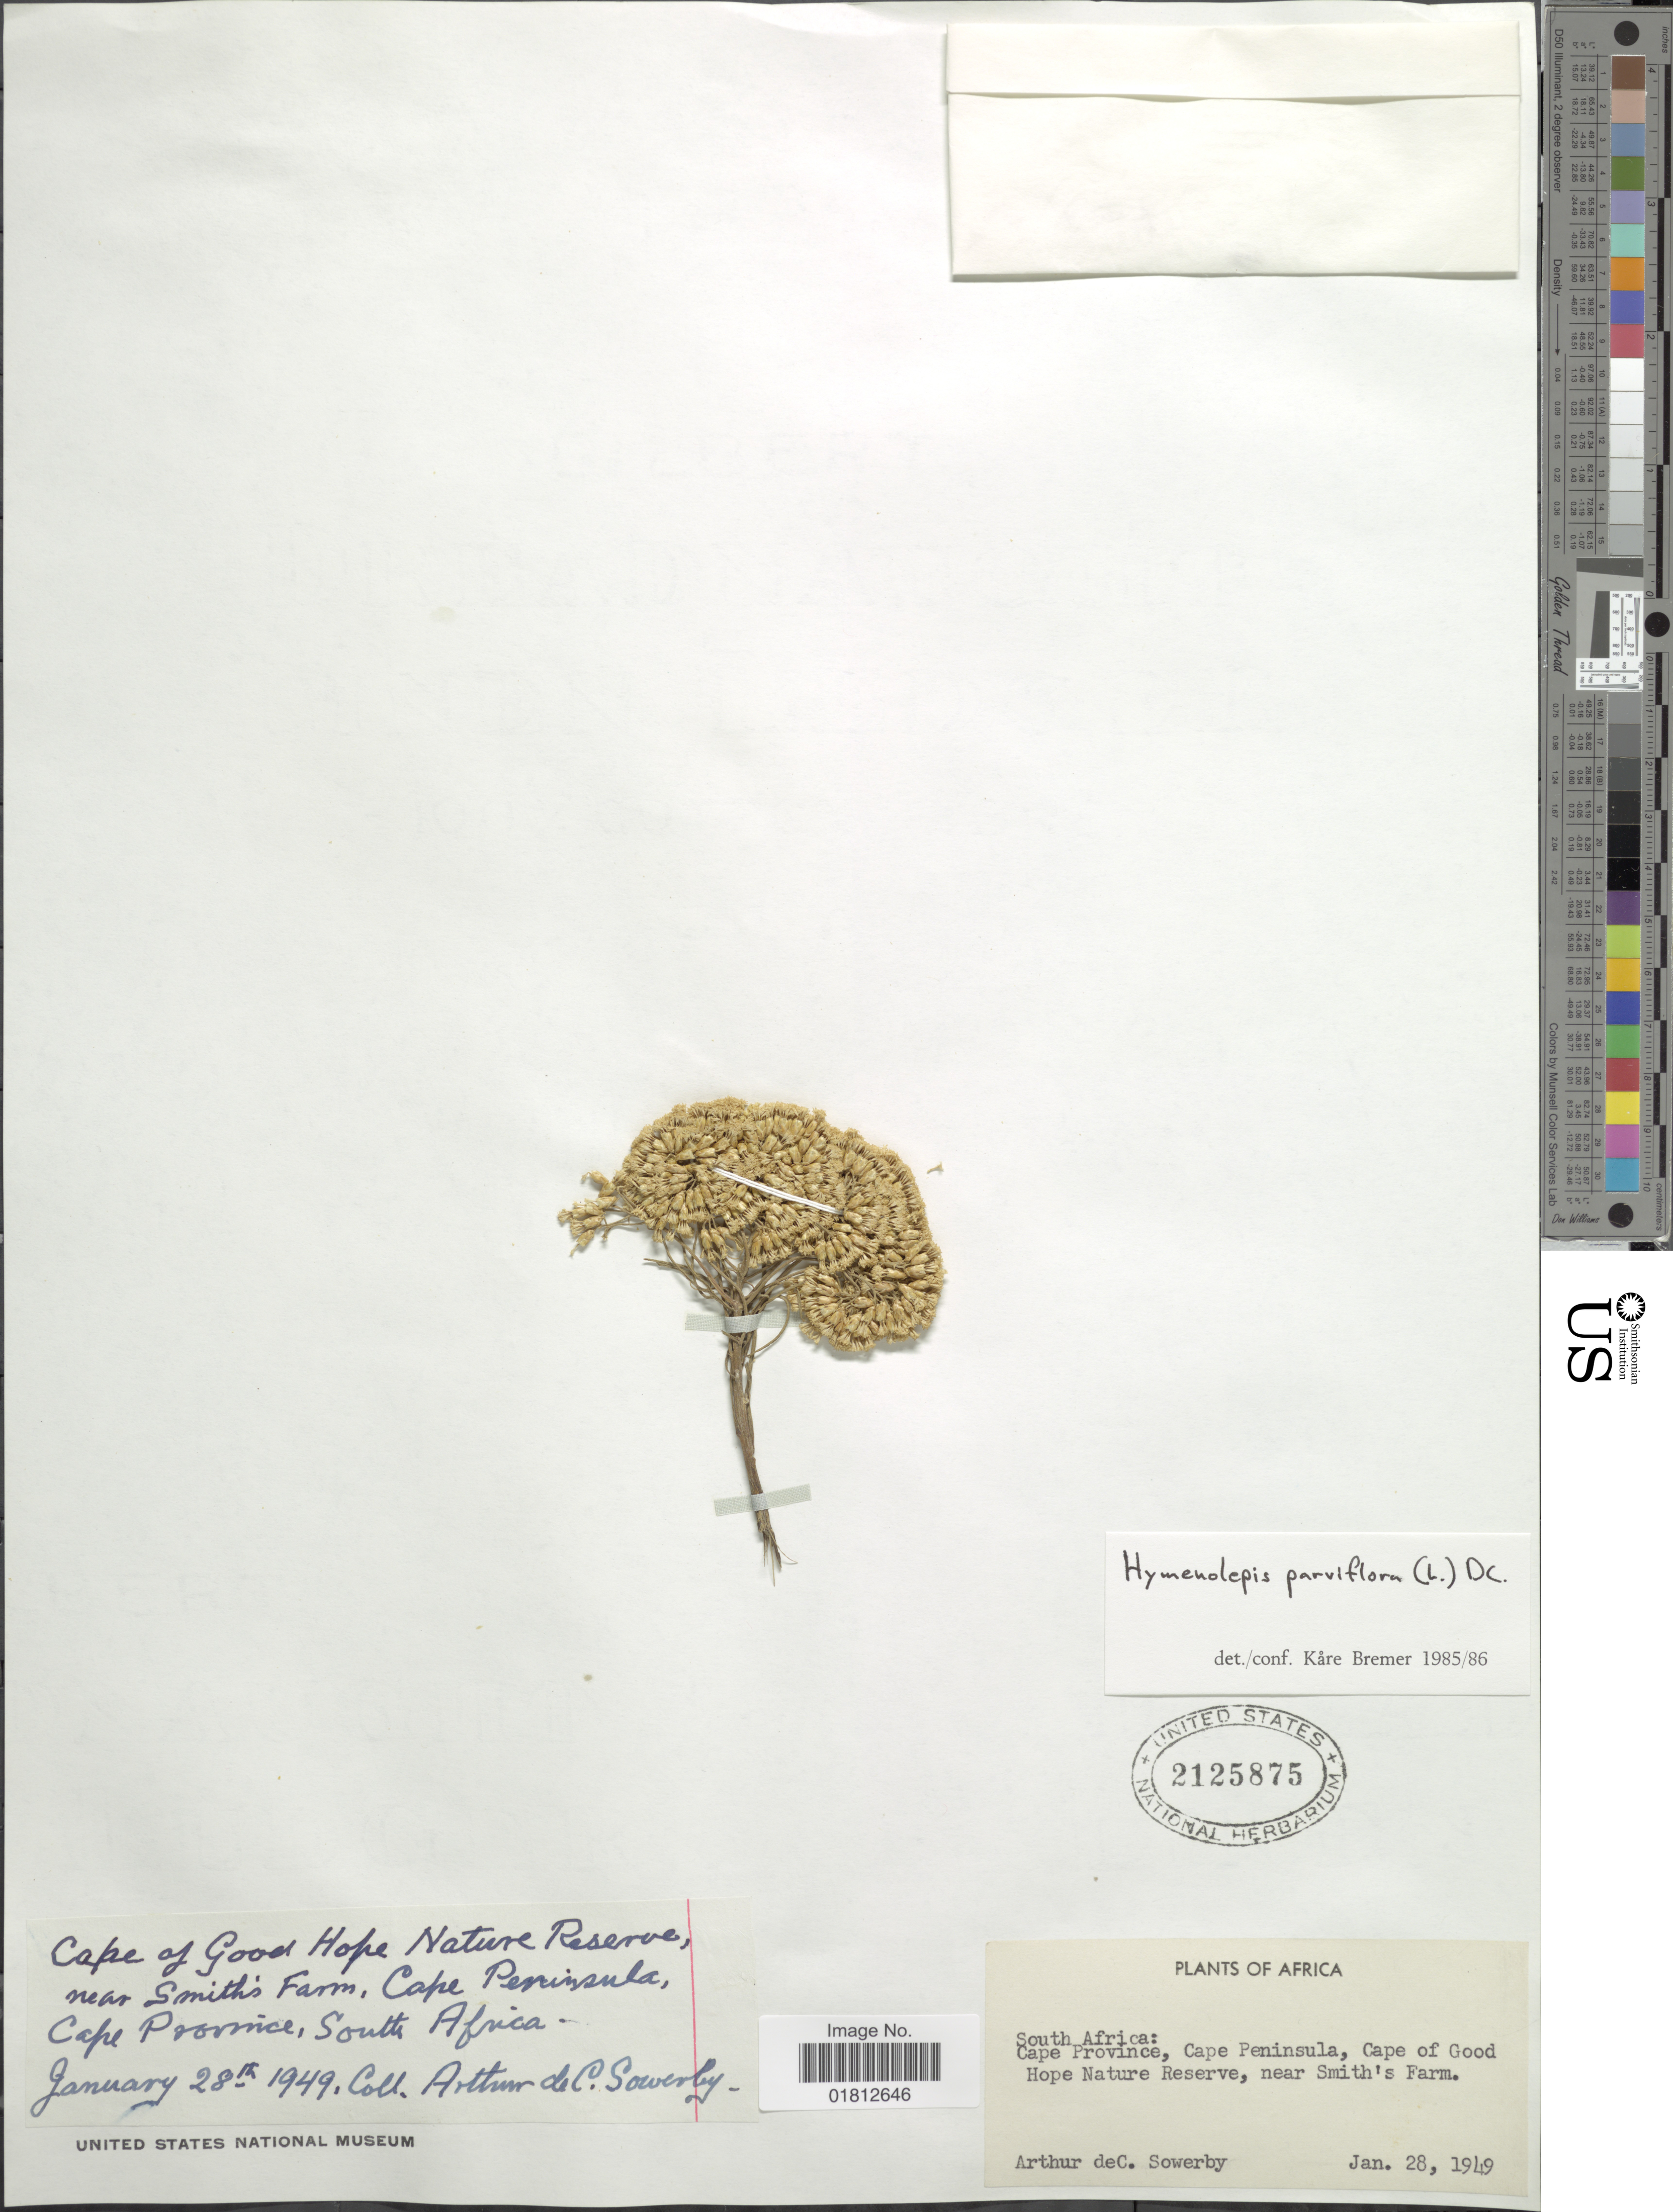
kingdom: Plantae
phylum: Tracheophyta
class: Magnoliopsida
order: Asterales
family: Asteraceae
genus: Hymenolepis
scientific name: Hymenolepis parviflora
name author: (L.) DC.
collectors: A. Sowerby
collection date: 1949-01-28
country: South Africa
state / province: Western Cape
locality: Cape Peninsula, Cape of Good Hope Nature Reserve, near Smith's Farm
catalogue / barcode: US 2125875